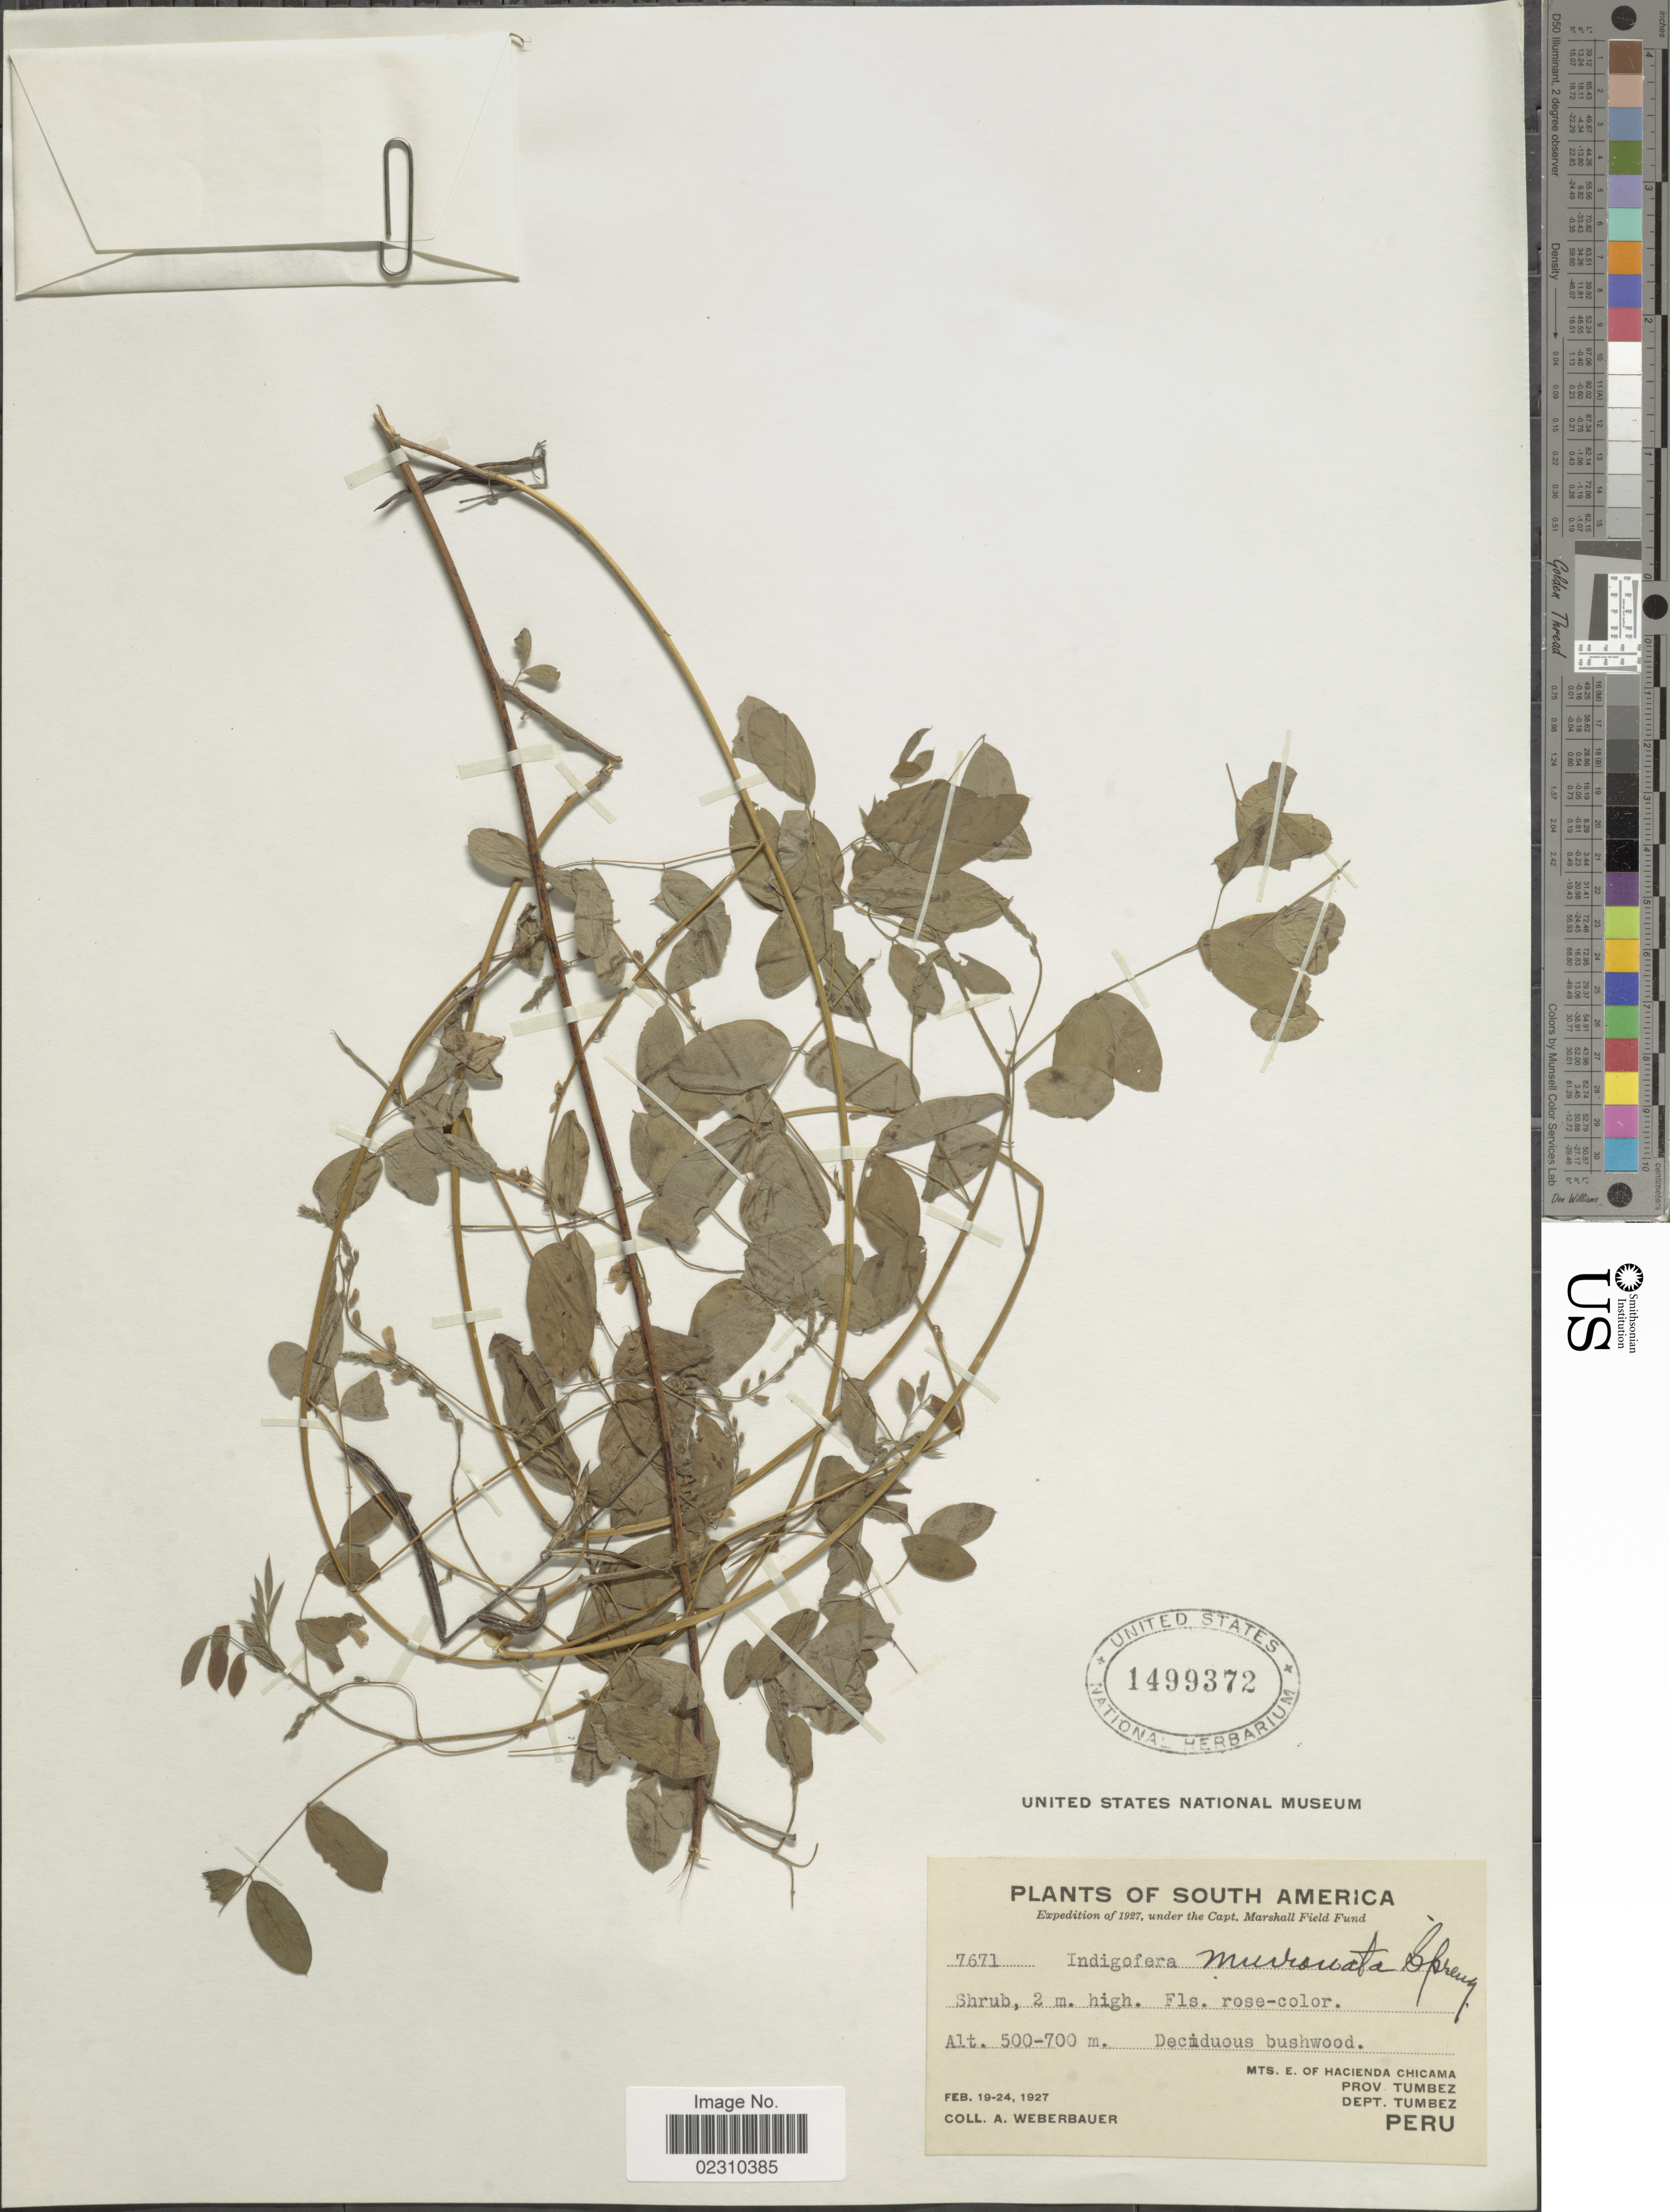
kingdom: Plantae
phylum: Tracheophyta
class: Magnoliopsida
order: Fabales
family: Fabaceae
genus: Indigofera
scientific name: Indigofera mucronata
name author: Lam.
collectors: A. Weberbauer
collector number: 7671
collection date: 1927-02-19/1927-02-24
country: Peru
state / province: Tumbes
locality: Mts. E.of hacienda Chicana, Prov. Tumbez, Dept. Tumbez. Peru.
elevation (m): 500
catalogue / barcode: US 1499372